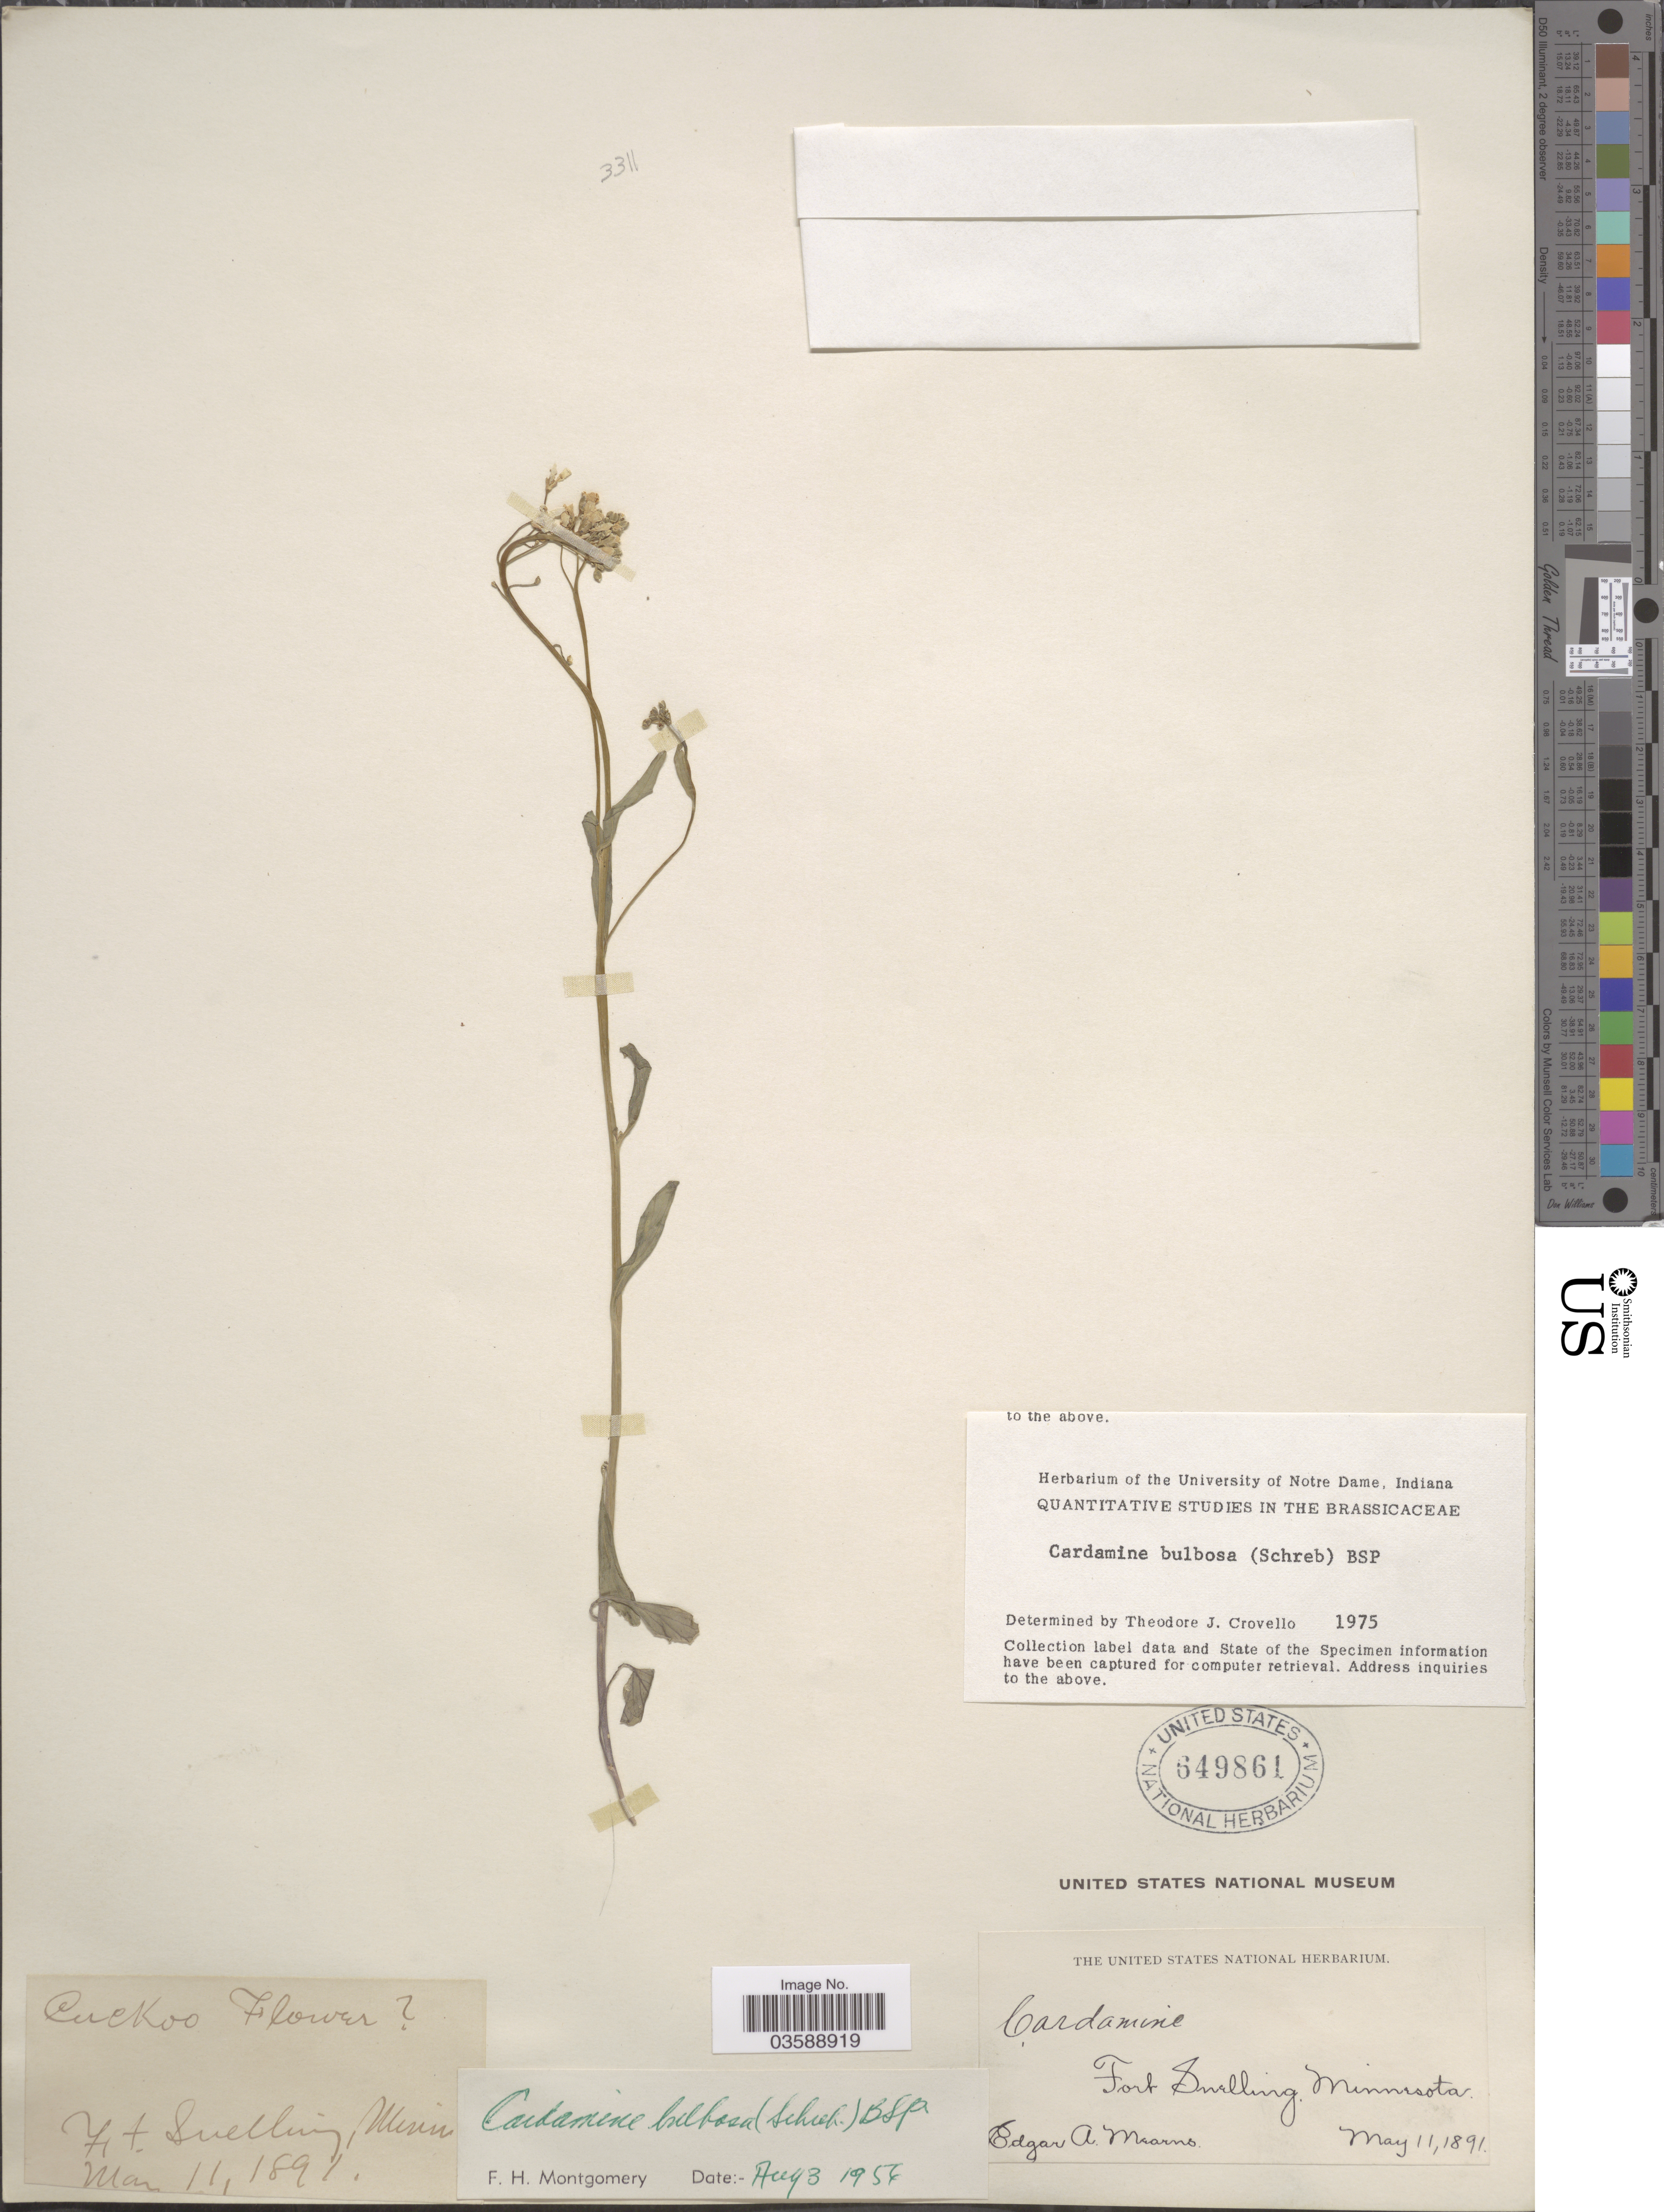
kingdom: Plantae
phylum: Tracheophyta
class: Magnoliopsida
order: Brassicales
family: Brassicaceae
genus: Cardamine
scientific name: Cardamine bulbosa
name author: (Schreb. ex Muhl.) Britton et al.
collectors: E. A. Mearns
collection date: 1891-05-11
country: United States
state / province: Minnesota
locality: Fort Snelling.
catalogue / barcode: US 649861